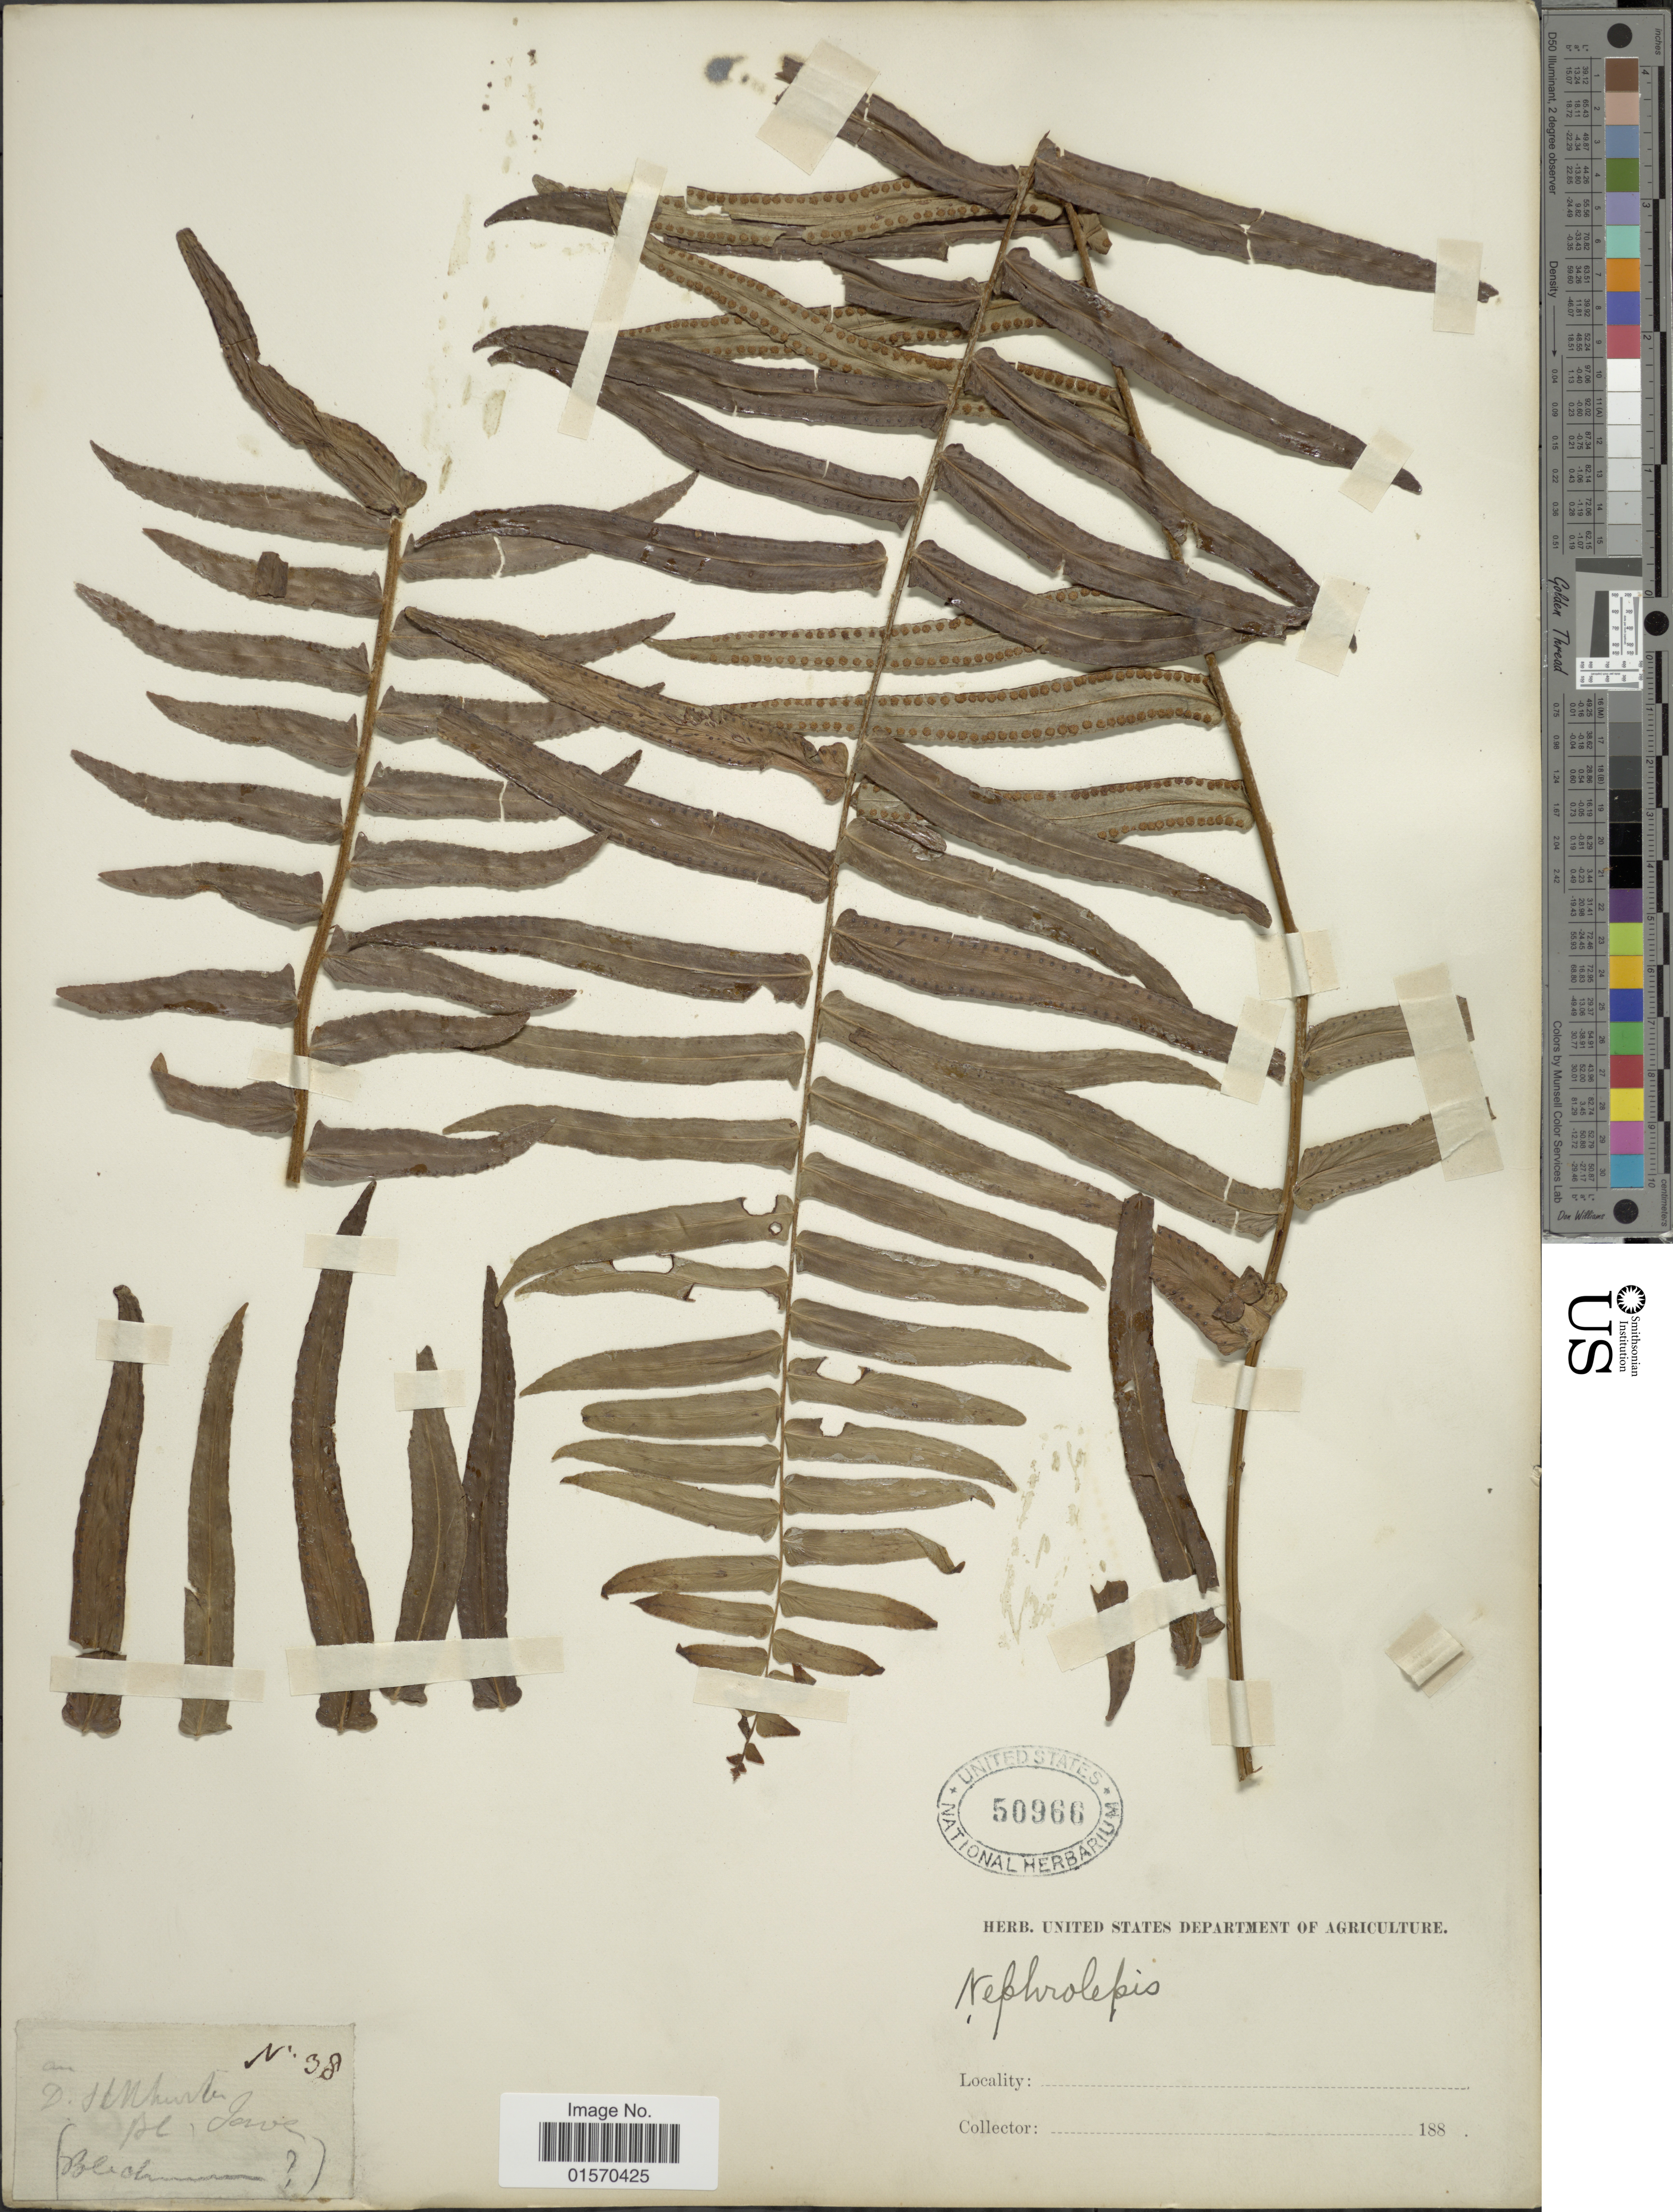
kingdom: Plantae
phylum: Tracheophyta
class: Polypodiopsida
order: Polypodiales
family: Nephrolepidaceae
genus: Nephrolepis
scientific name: Nephrolepis biserrata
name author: (Sw.) Schott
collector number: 38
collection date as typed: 188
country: Indonesia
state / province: Java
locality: Pl. Java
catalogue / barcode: US 50966